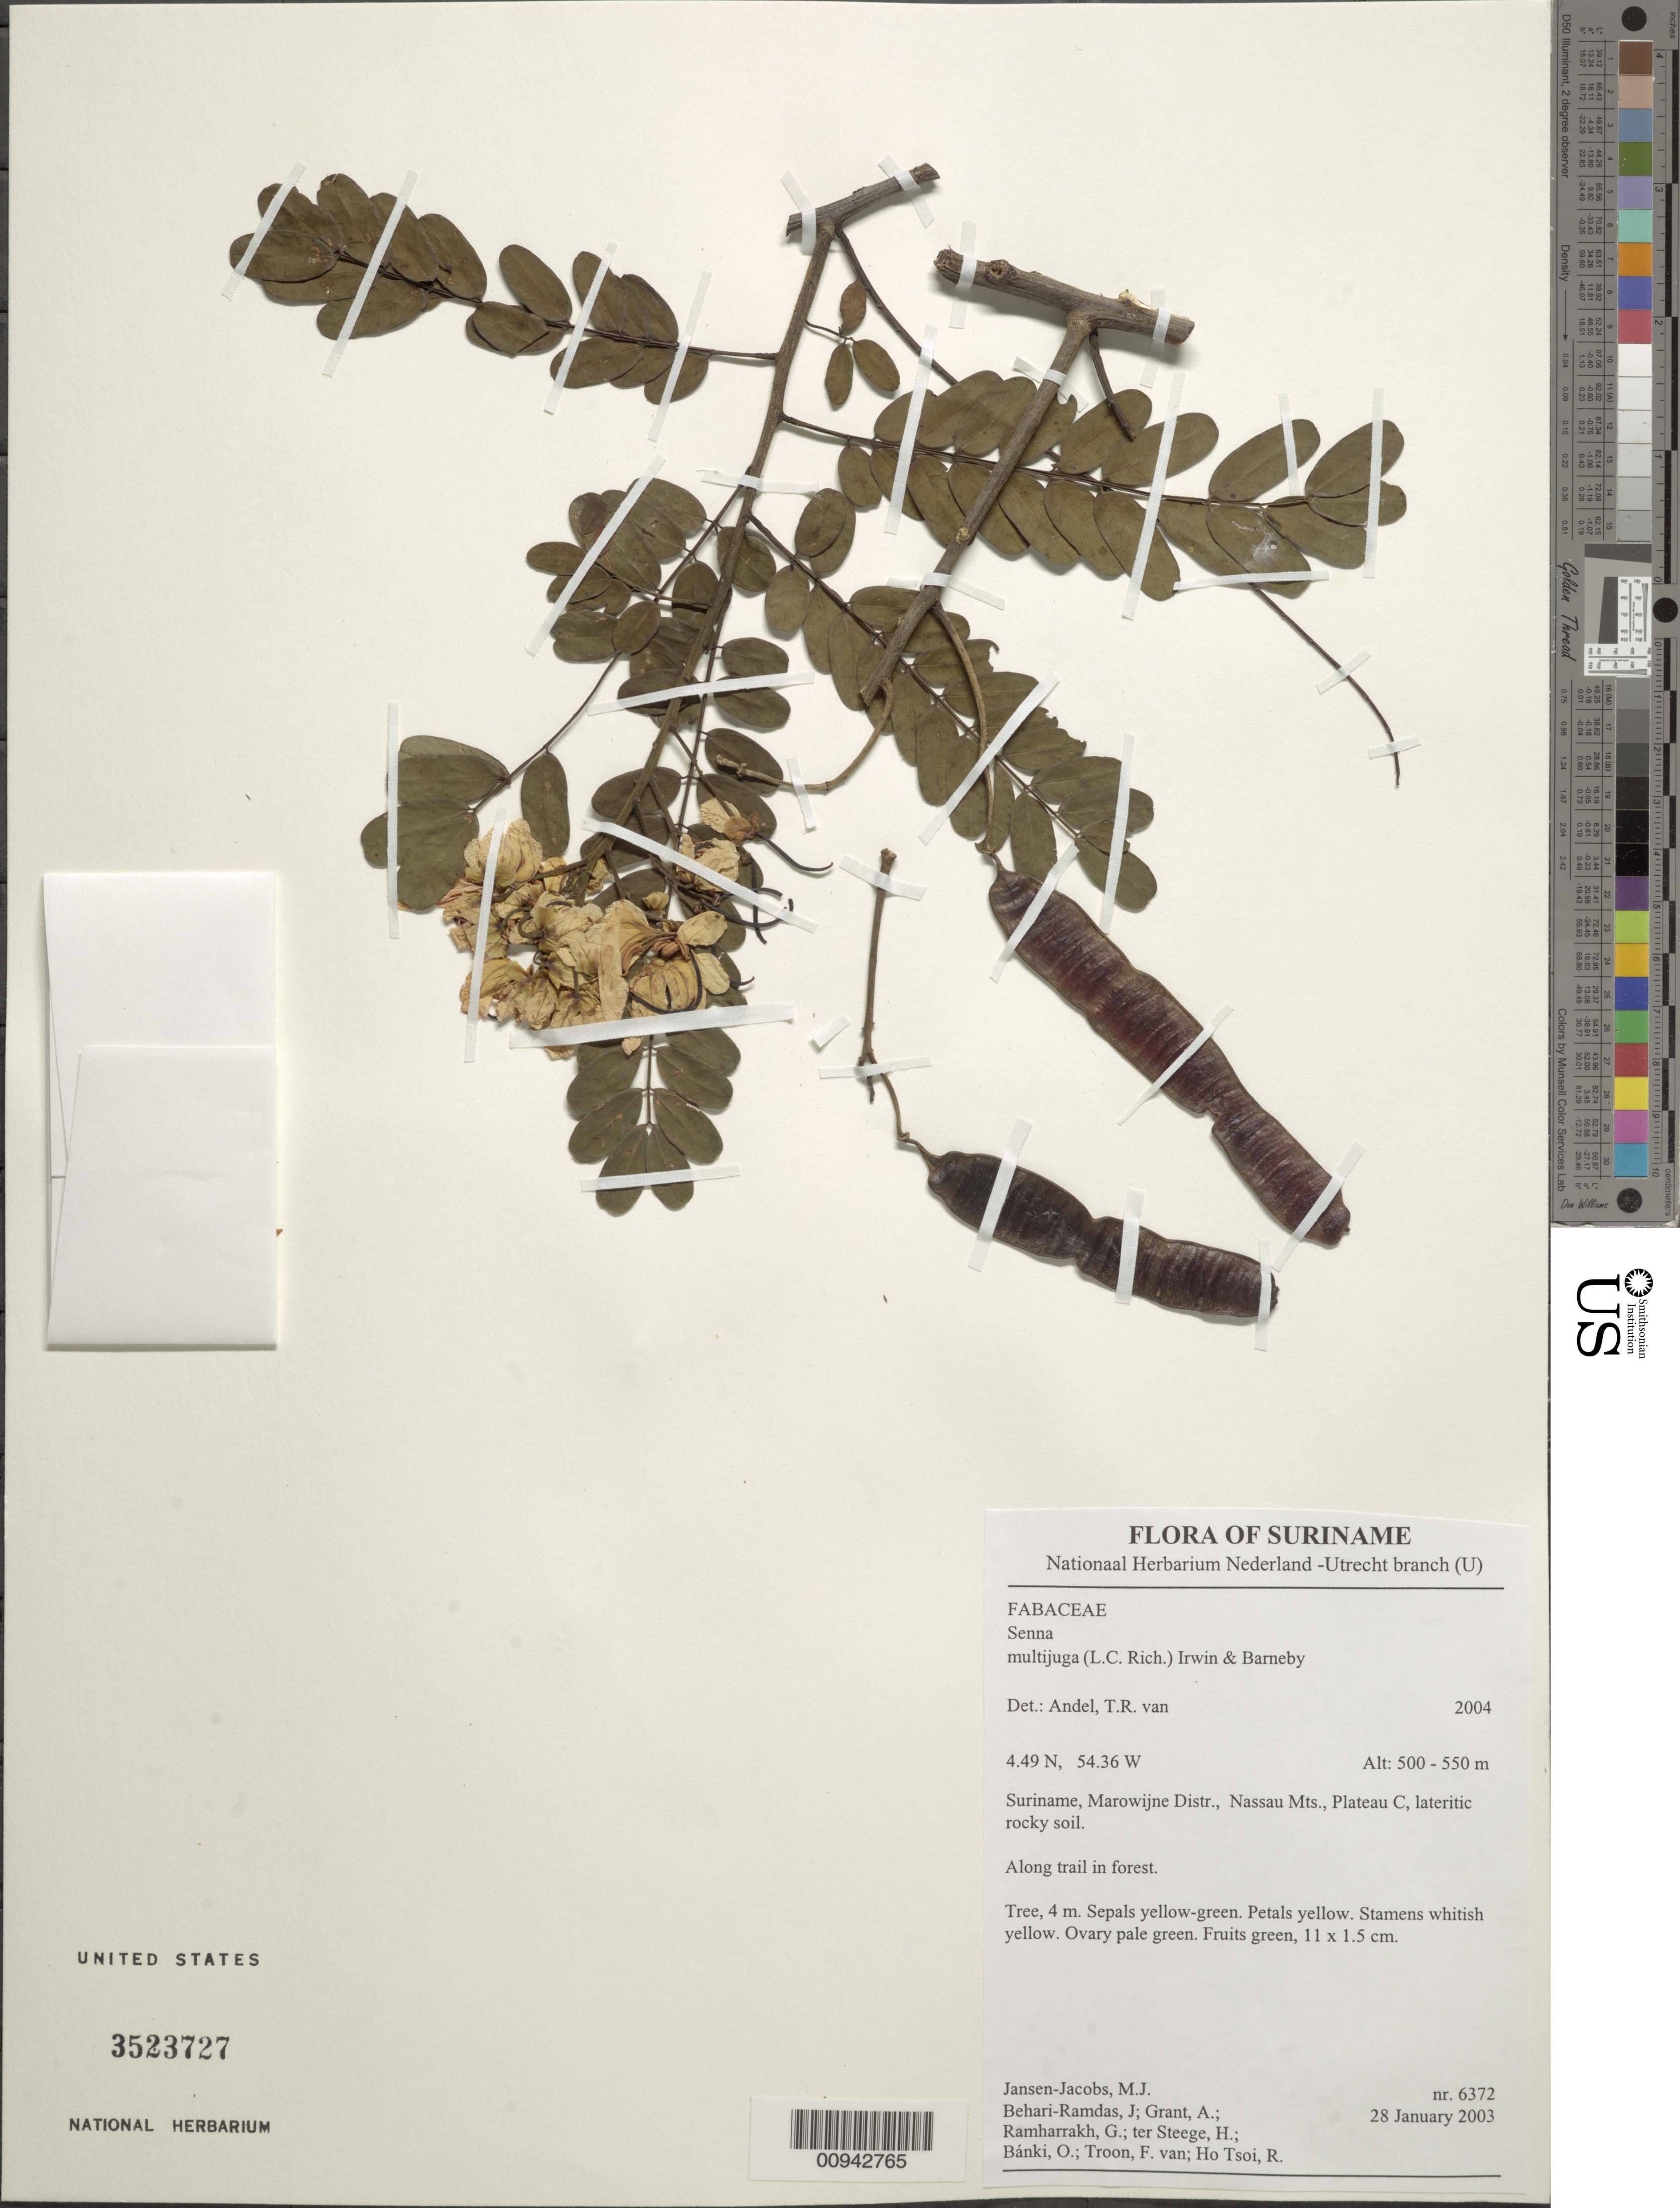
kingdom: Plantae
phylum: Tracheophyta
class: Magnoliopsida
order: Fabales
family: Fabaceae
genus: Senna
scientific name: Senna multijuga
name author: (Rich.) H.S. Irwin & Barneby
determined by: Andel, Tinde R. van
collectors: M. J. Jansen-Jacobs, J. Behari-Ramdas, A. Grant, G. Ramharrakh, H. ter Steege, O. Bánki, F. Van Troon & R. Ho Tsoi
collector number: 6372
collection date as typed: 28-Jan-03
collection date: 2003-01-28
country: Suriname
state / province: Marowijne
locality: Nassau Mts., Plateau C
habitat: Lateritic rocky soil; along trail in forest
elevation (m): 500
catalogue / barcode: US 3523727